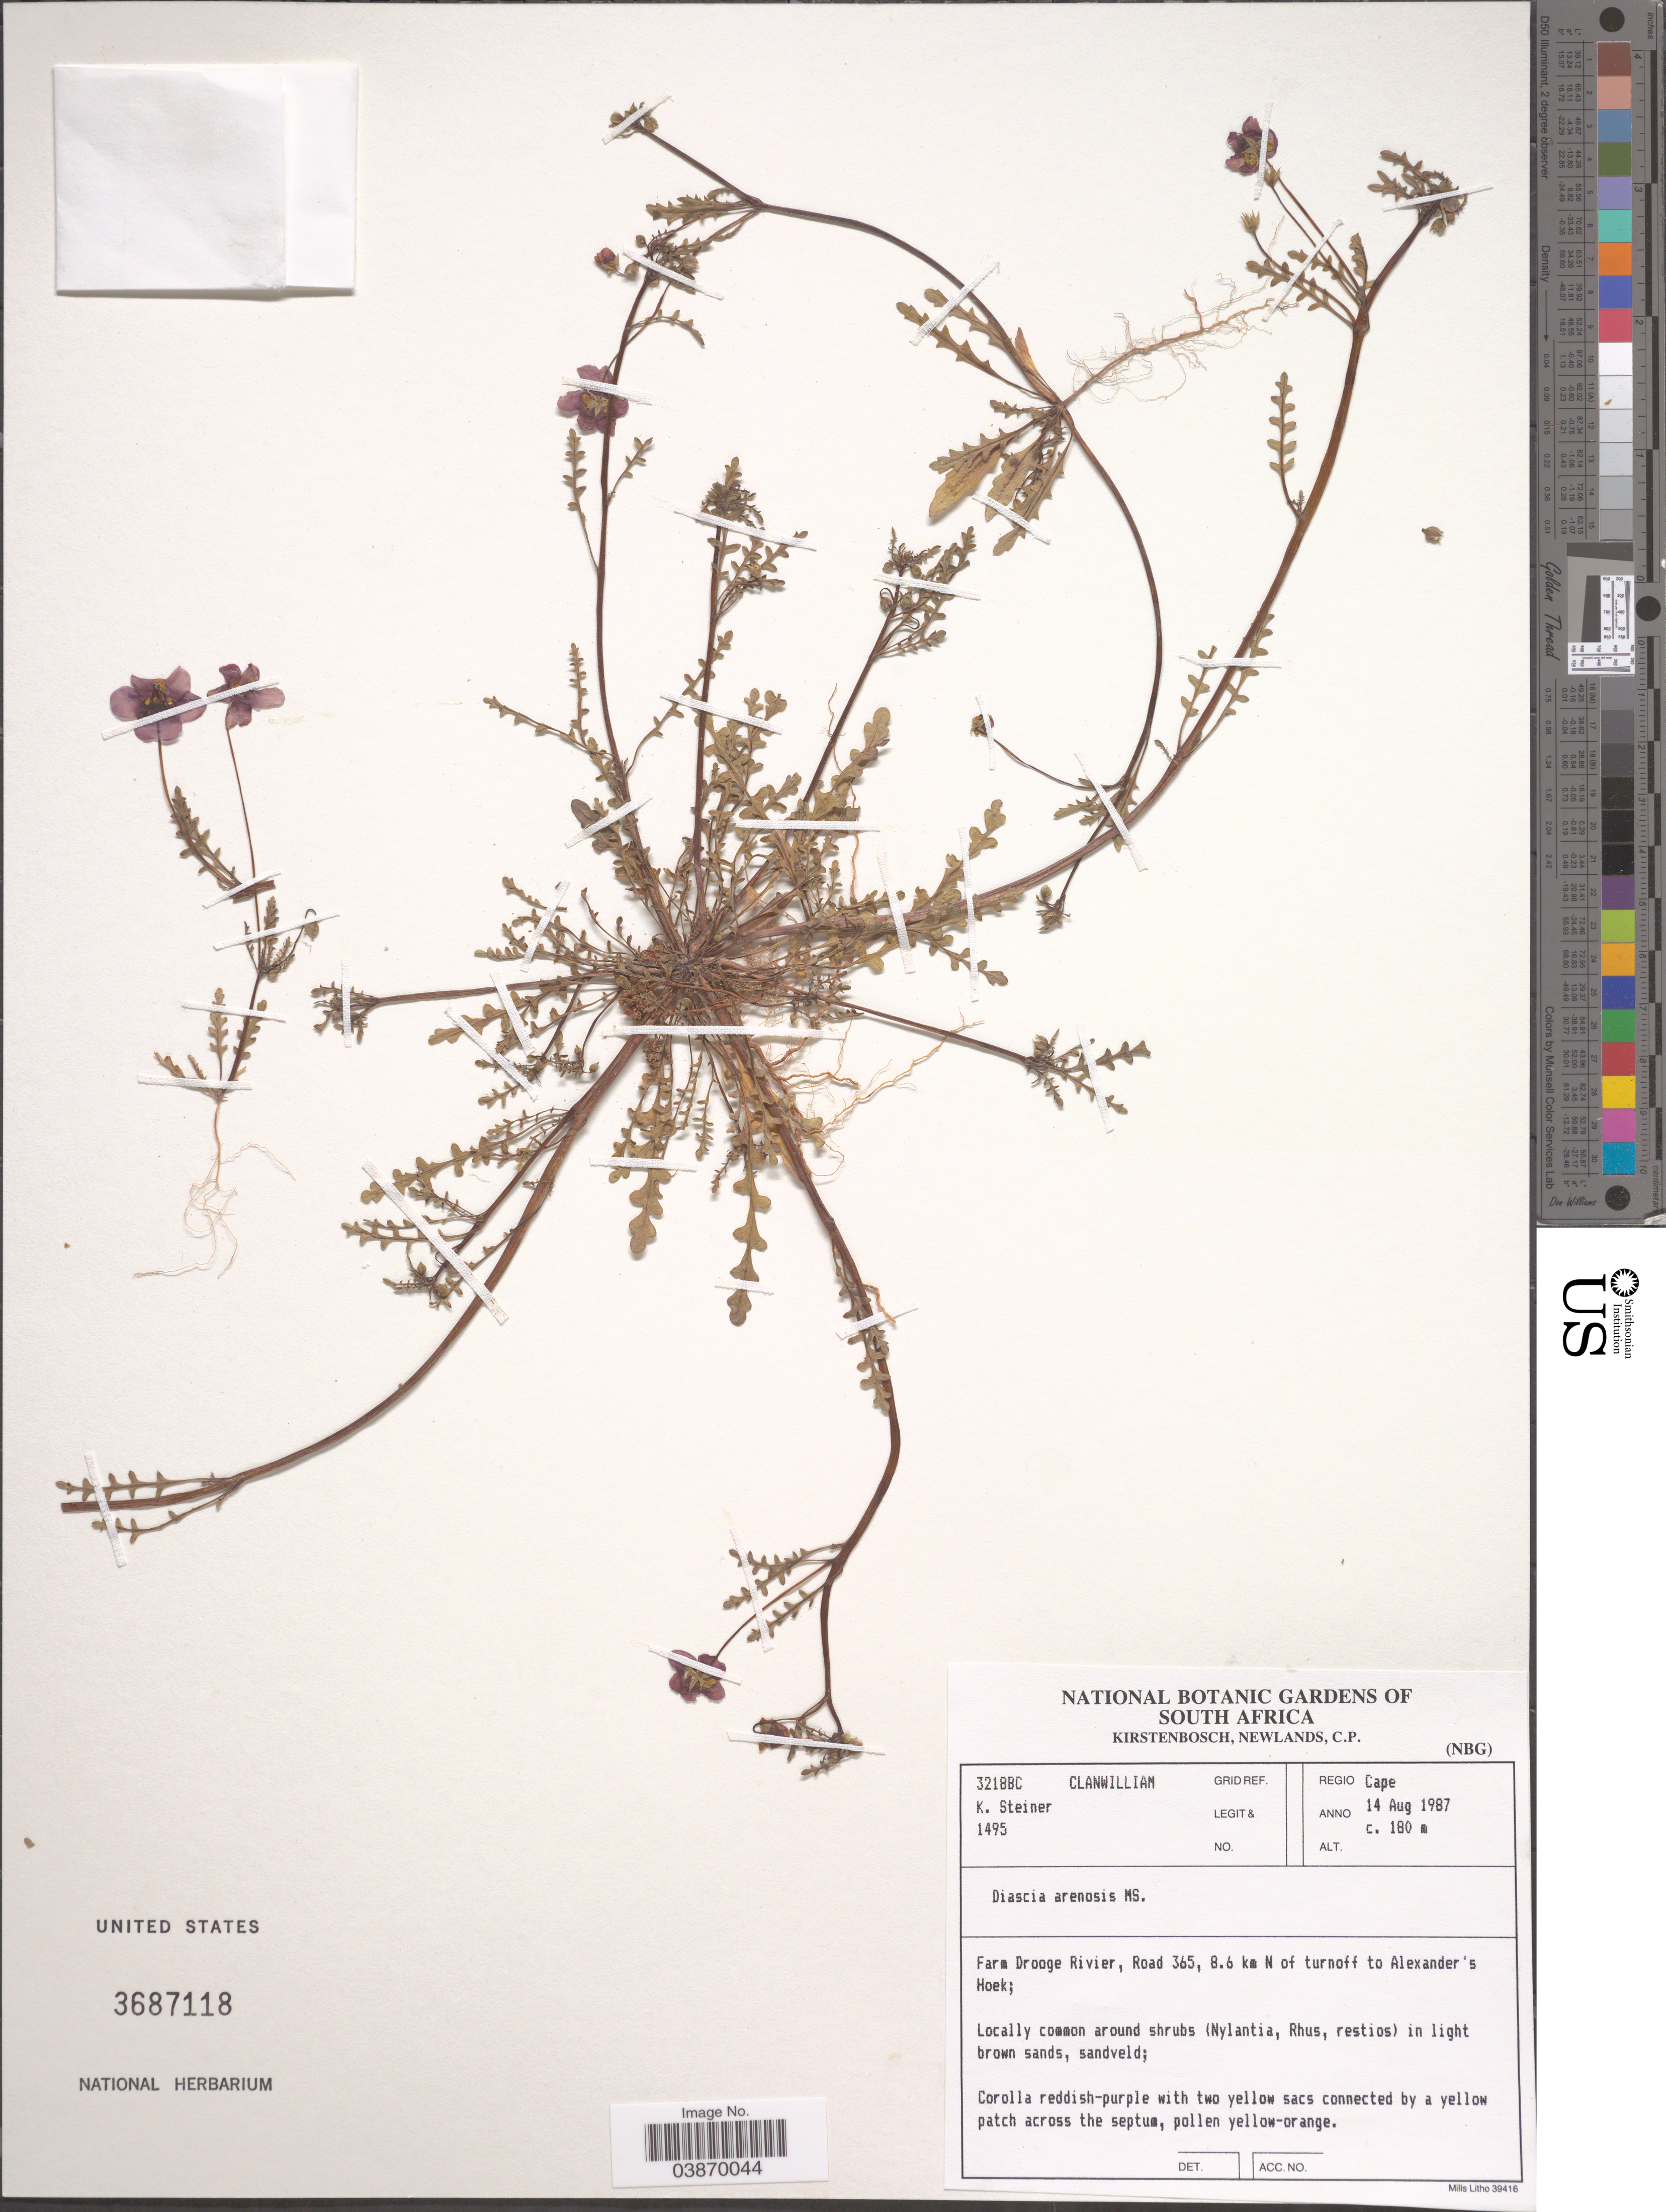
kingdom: Plantae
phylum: Tracheophyta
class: Magnoliopsida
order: Lamiales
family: Scrophulariaceae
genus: Diascia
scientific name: Diascia arenosis K.E. Steiner sp. nov. ined.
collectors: K. Steiner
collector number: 1495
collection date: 1987-08-14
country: South Africa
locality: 3218BC Grid ref. Clanwilliam. Regio Cape. Fara Drooge River, Road 365, 8.6 km N of turnoff to Alexander's Hoek.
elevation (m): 180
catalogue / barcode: US 3687118